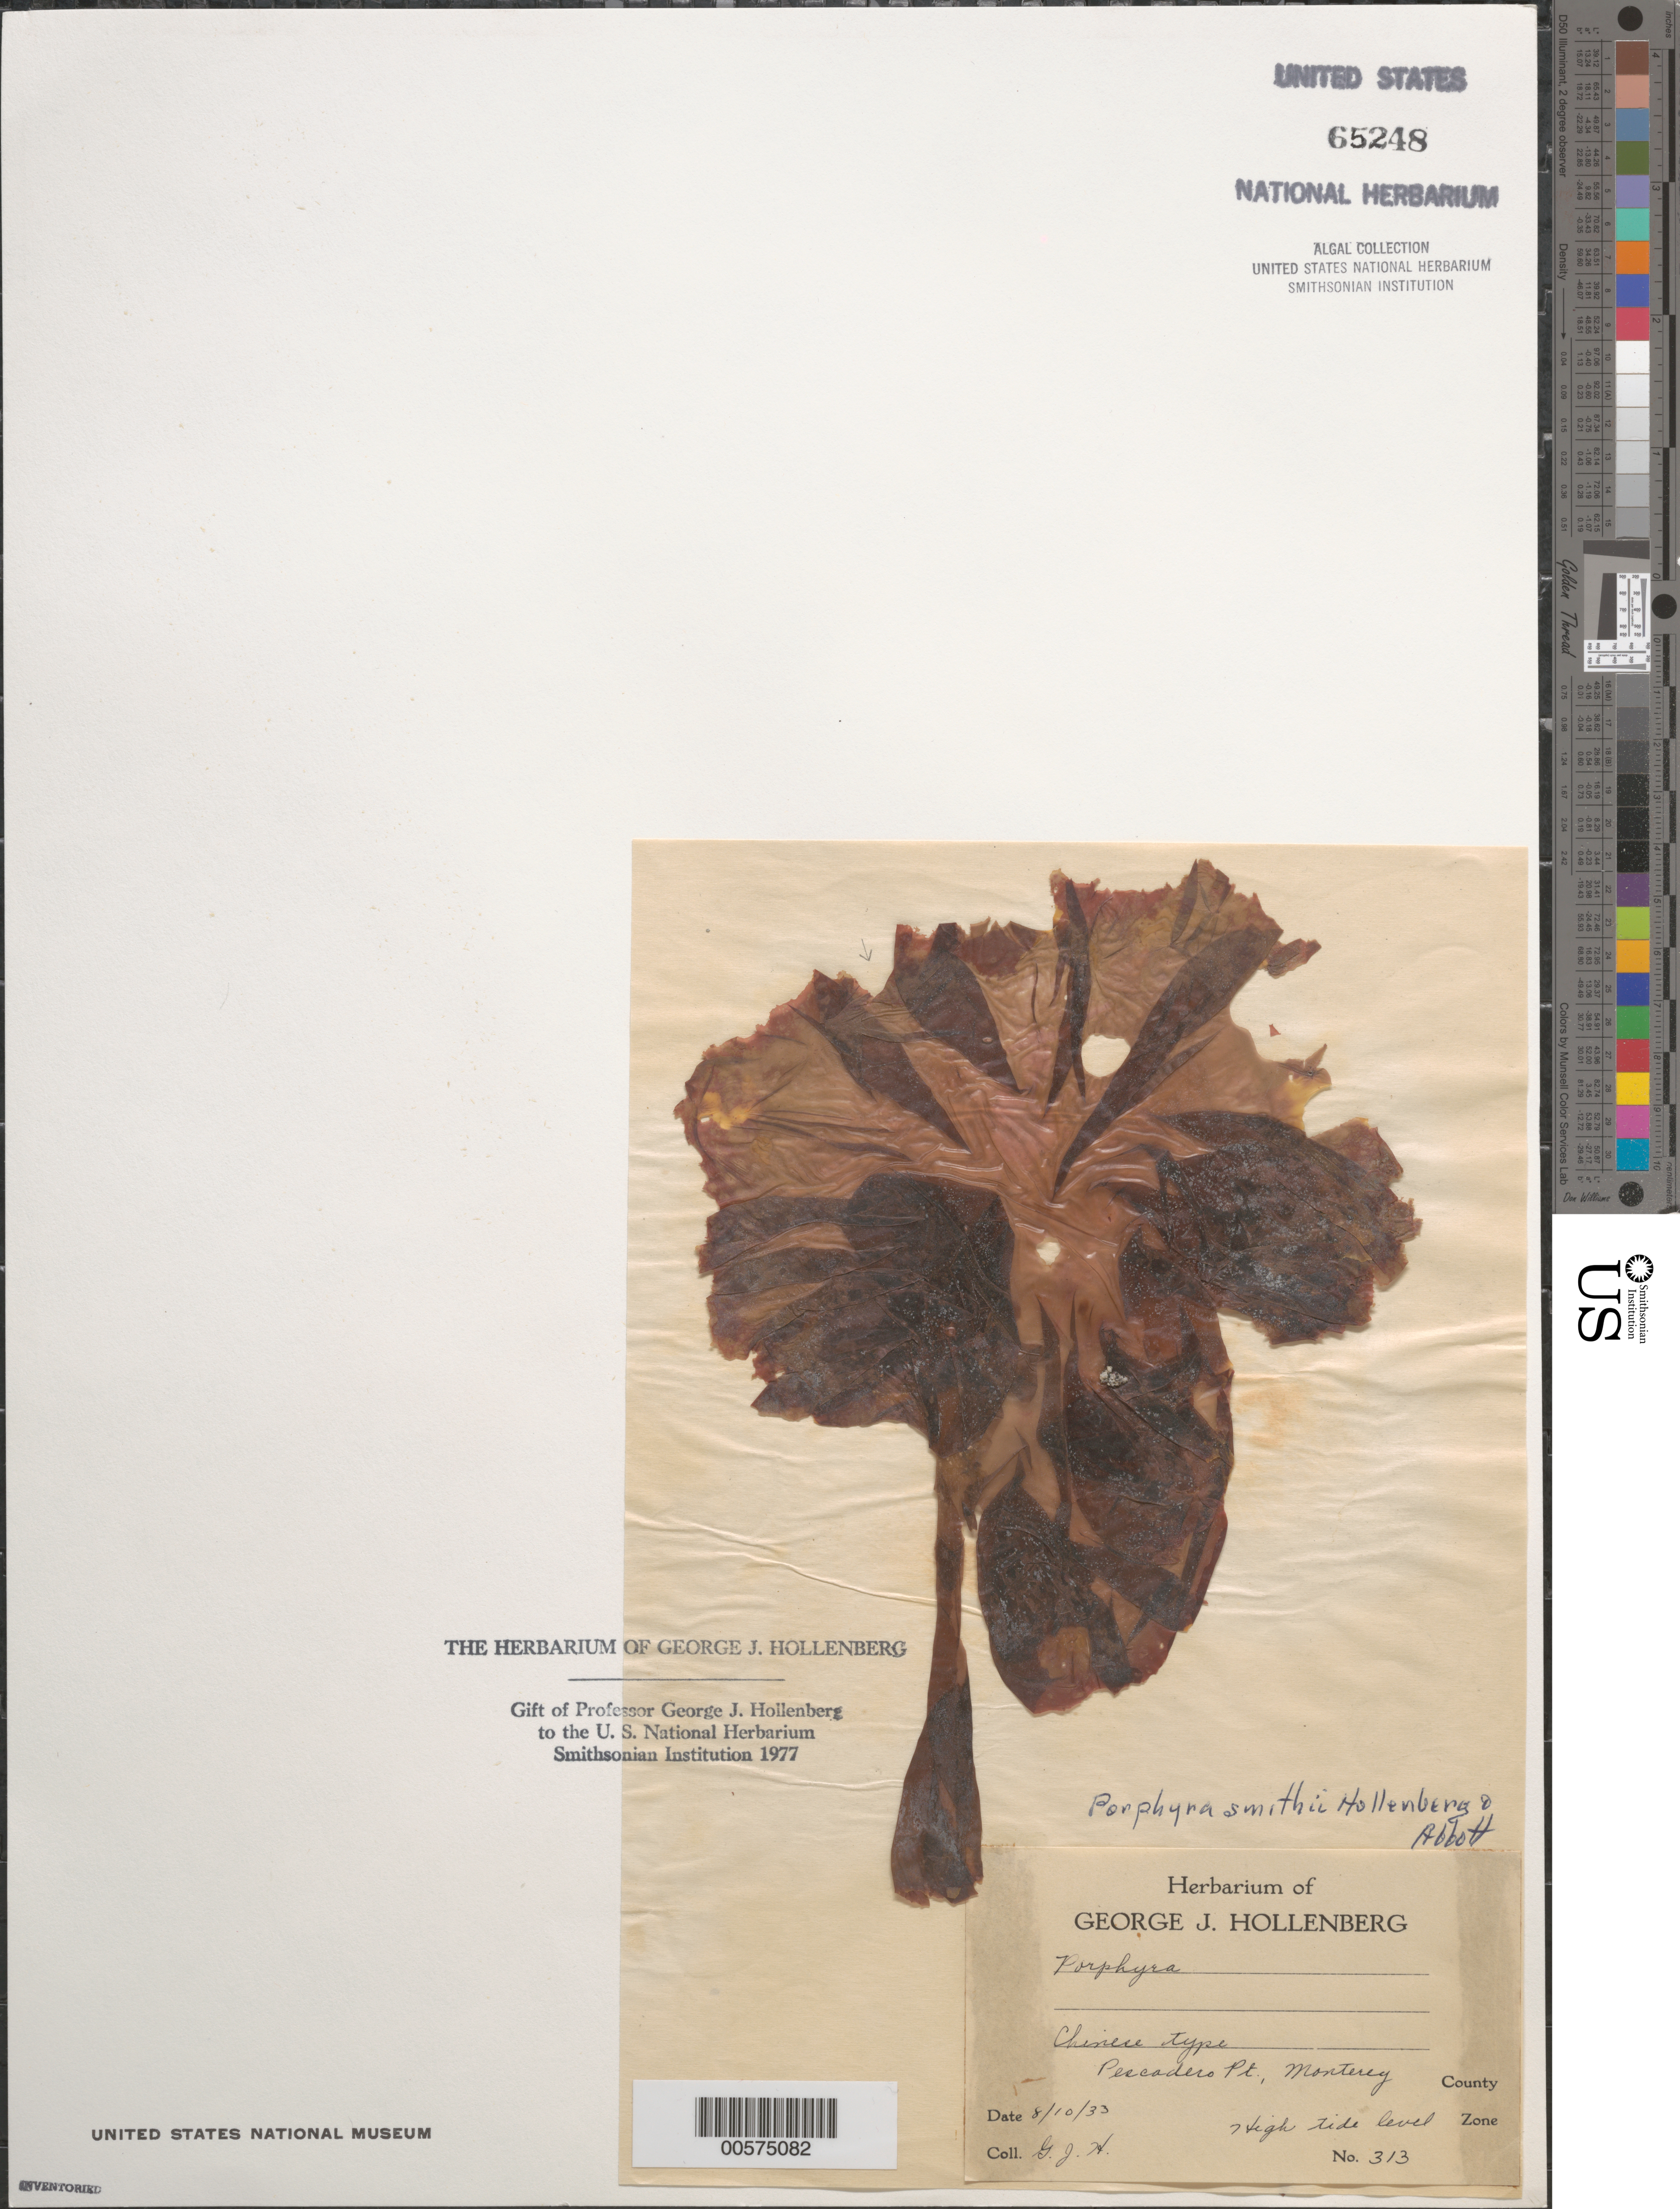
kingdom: Plantae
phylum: Rhodophyta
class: Bangiophyceae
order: Bangiales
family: Bangiaceae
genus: Pyropia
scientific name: Pyropia smithii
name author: (Hollenb. & I.A. Abbott) S.C. Lindstrom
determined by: Algae name updating Project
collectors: G. Hollenberg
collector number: GJH 313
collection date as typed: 10 Aug 1933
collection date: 1933-08-10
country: United States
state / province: California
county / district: Monterey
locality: Pescadero Point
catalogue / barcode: US 65248